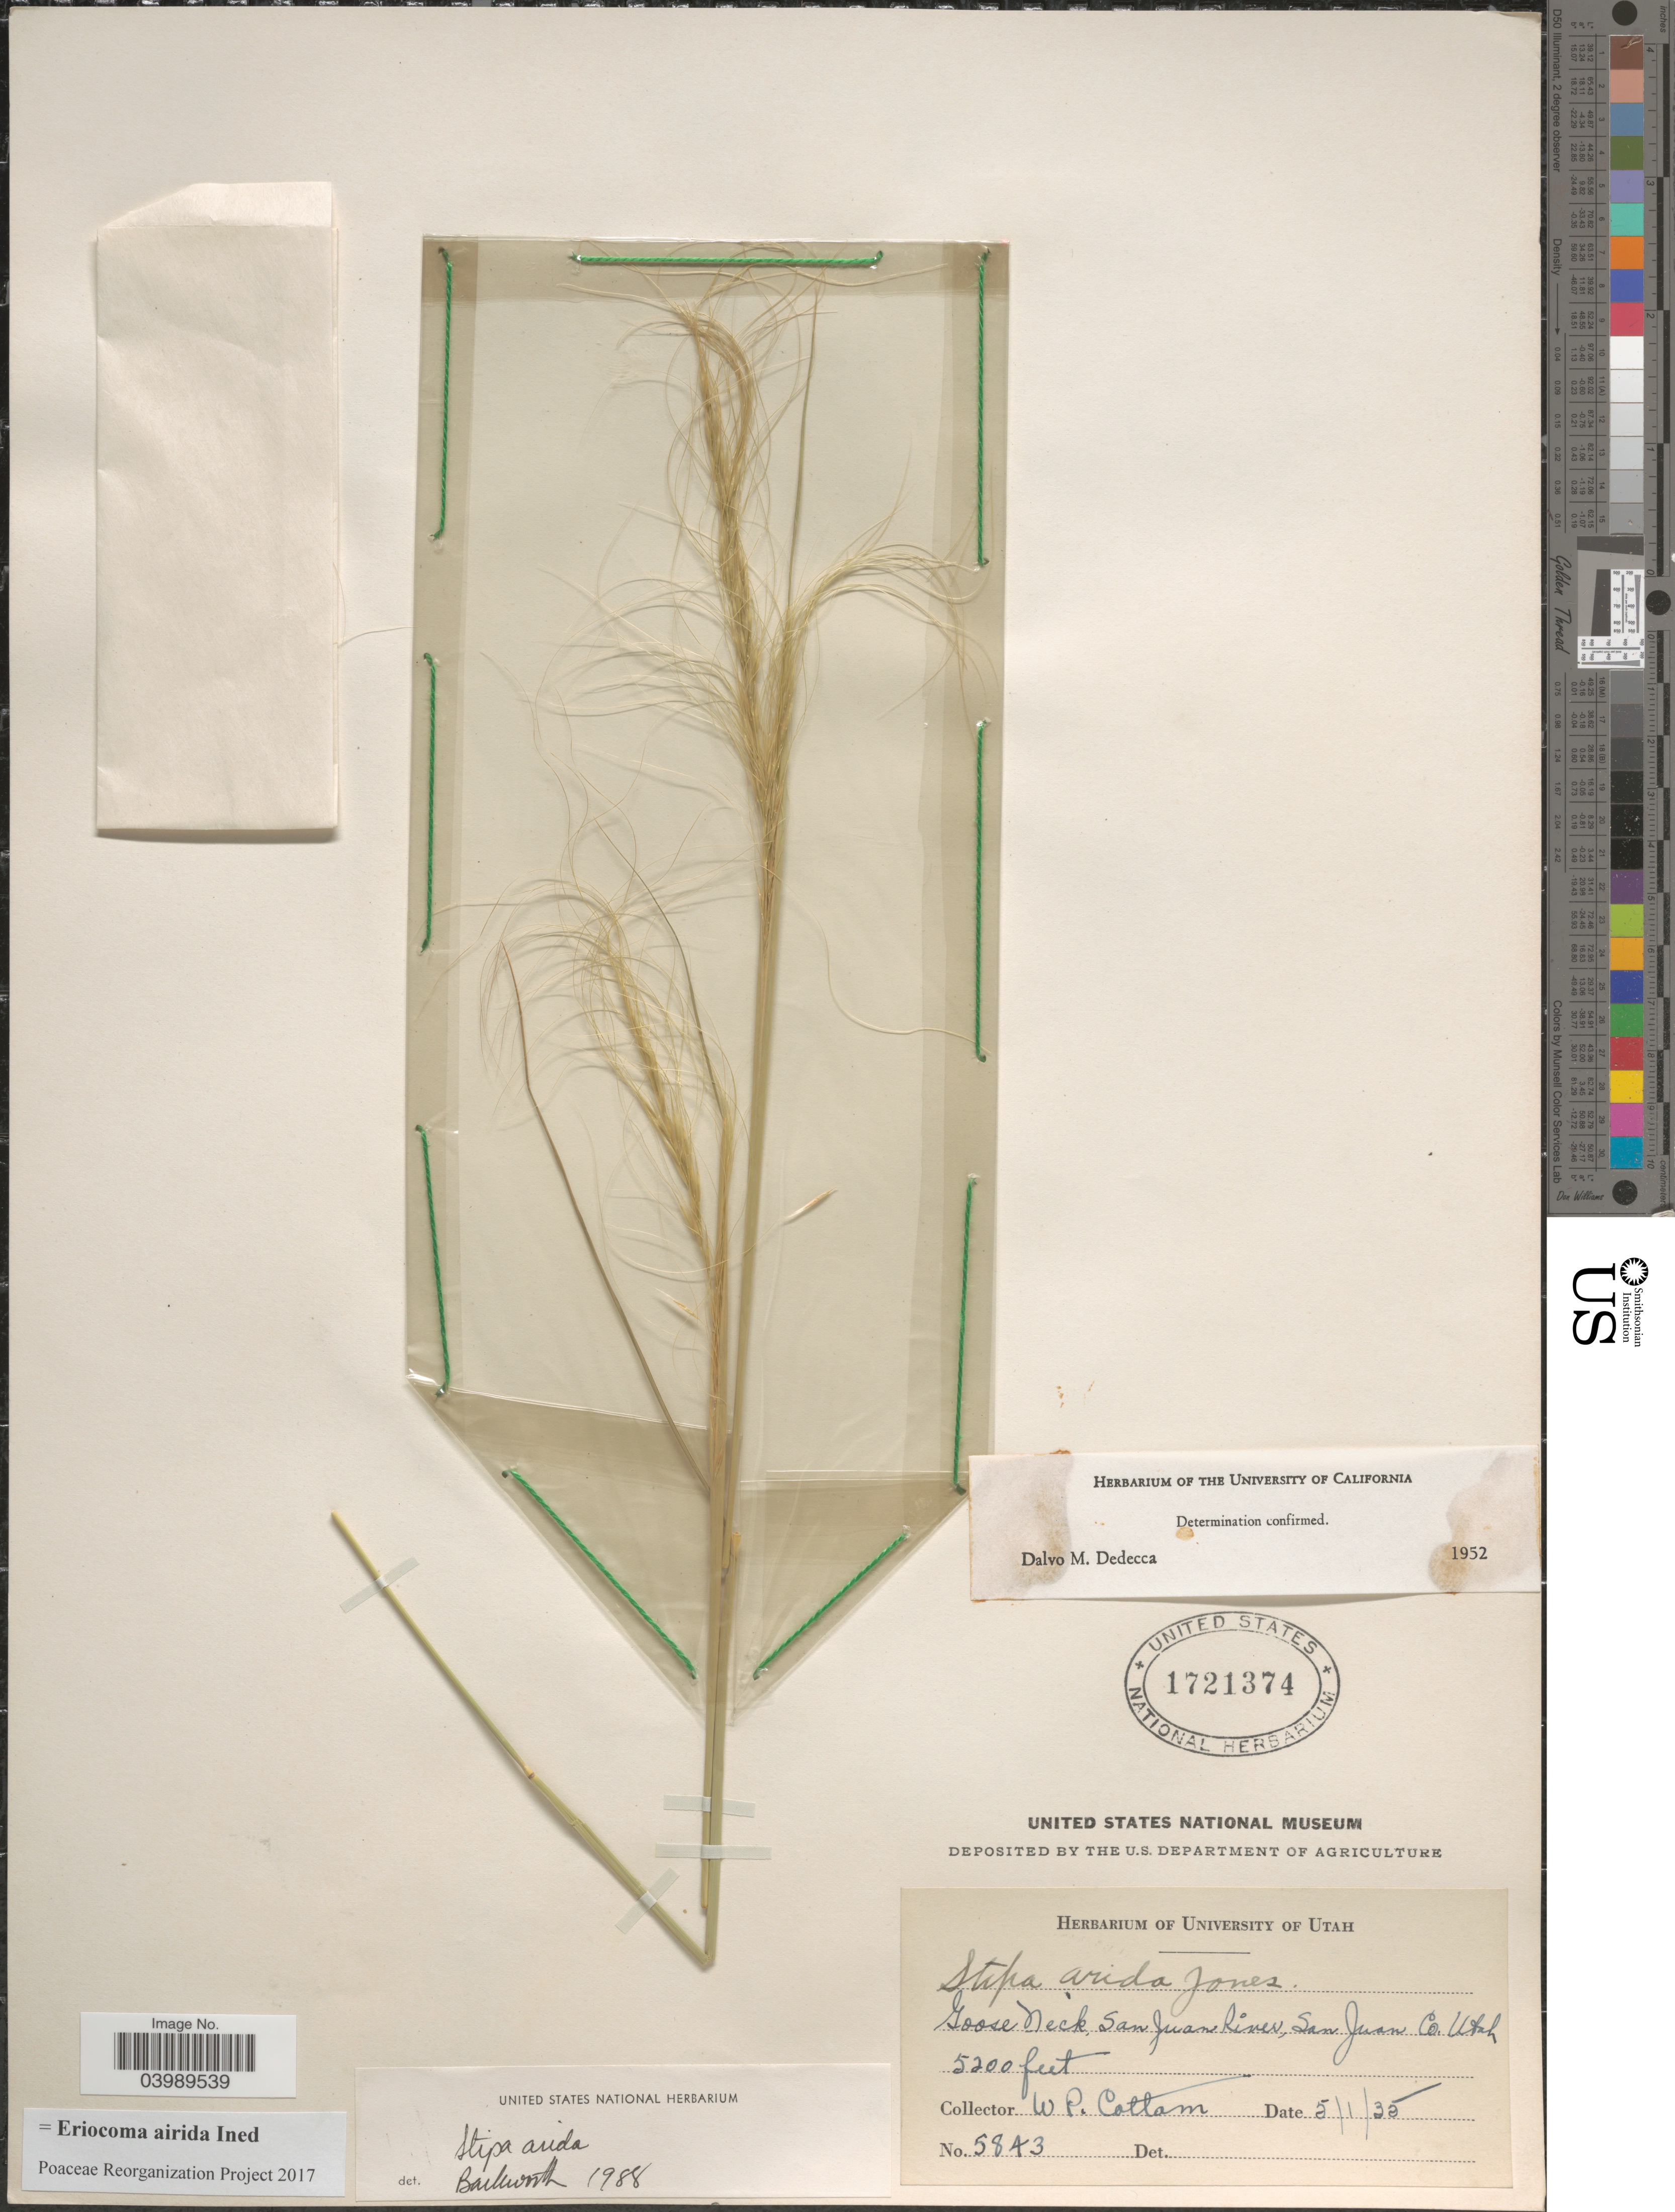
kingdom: Plantae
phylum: Tracheophyta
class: Liliopsida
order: Poales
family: Poaceae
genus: Eriocoma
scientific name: Eriocoma arida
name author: (M.E. Jones) Romasch.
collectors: W. Cottam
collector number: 5843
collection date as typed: Transcribed d/m/y: 1/5/35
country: United States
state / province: Utah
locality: Goose Neck, San Juan River, San Juan Co.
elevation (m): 1585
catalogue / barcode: US 1721374